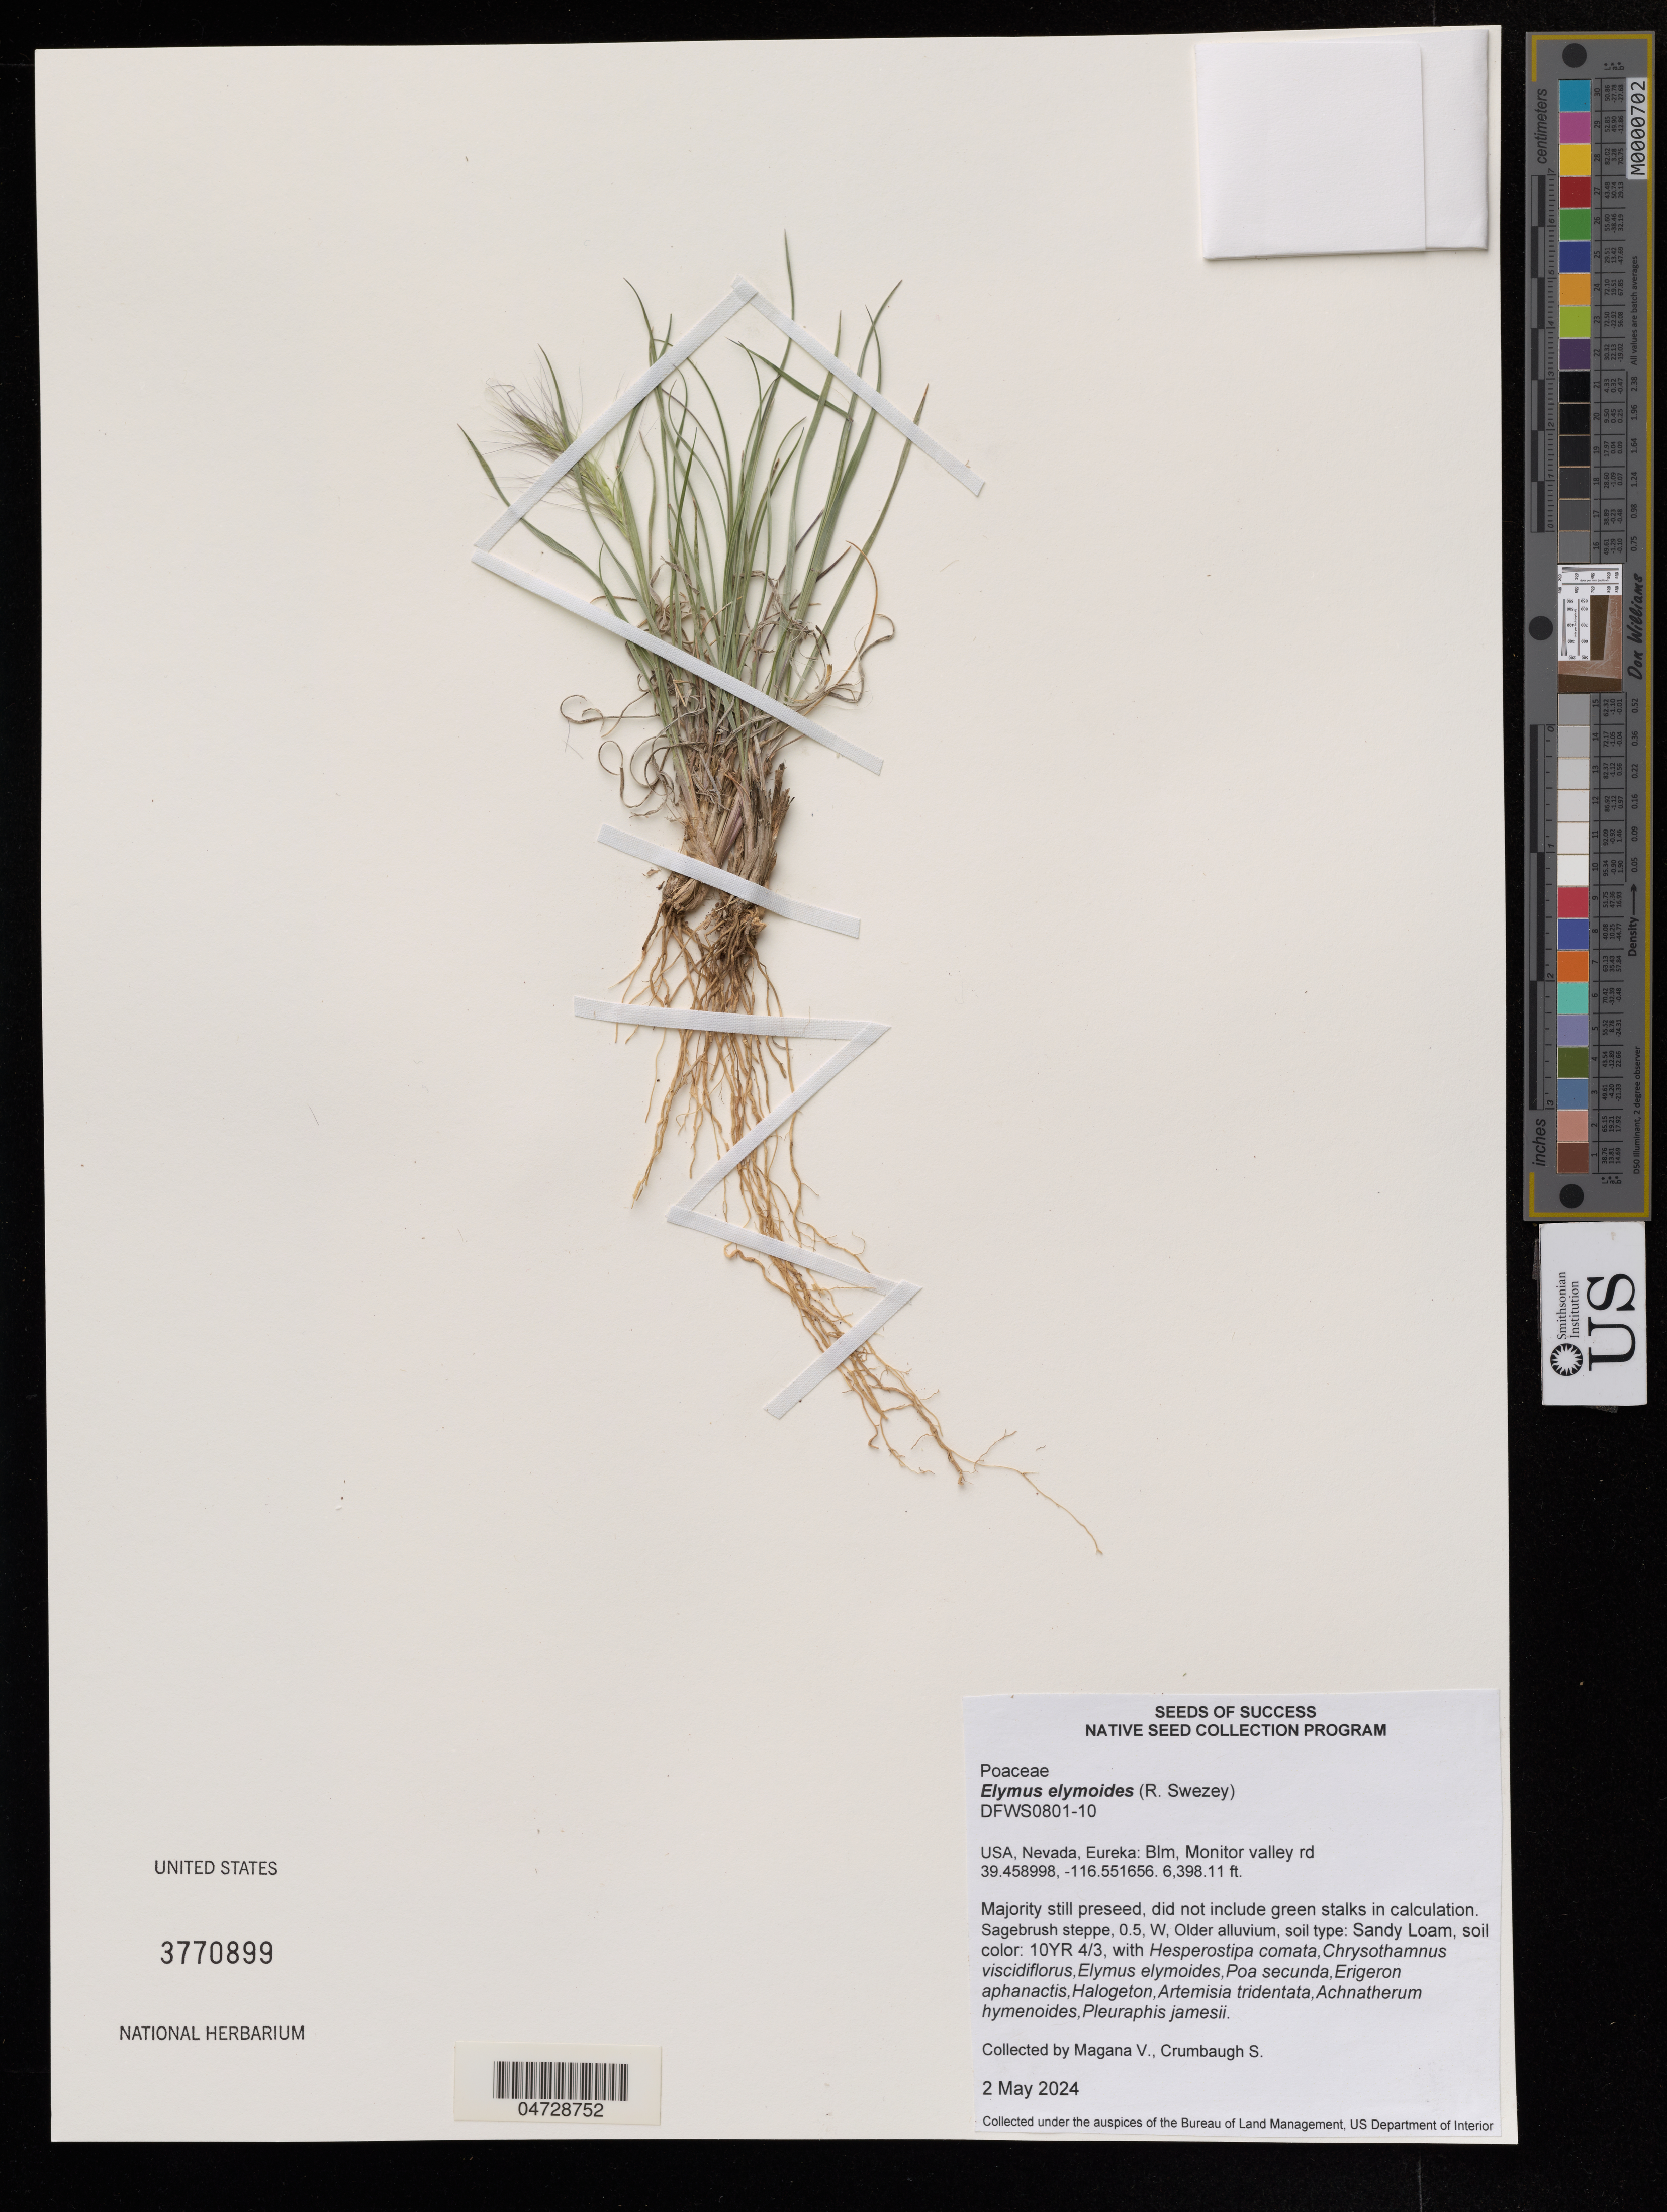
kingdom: Plantae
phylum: Tracheophyta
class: Liliopsida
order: Poales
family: Poaceae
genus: Elymus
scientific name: Elymus elymoides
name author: (Raf.) Swezey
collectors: V. Magana & S. Crumbaug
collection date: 2024-05-02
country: United States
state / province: Nevada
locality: Eureka: Blm, Monitor valley rd.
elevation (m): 1950.14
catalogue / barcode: US 3770899